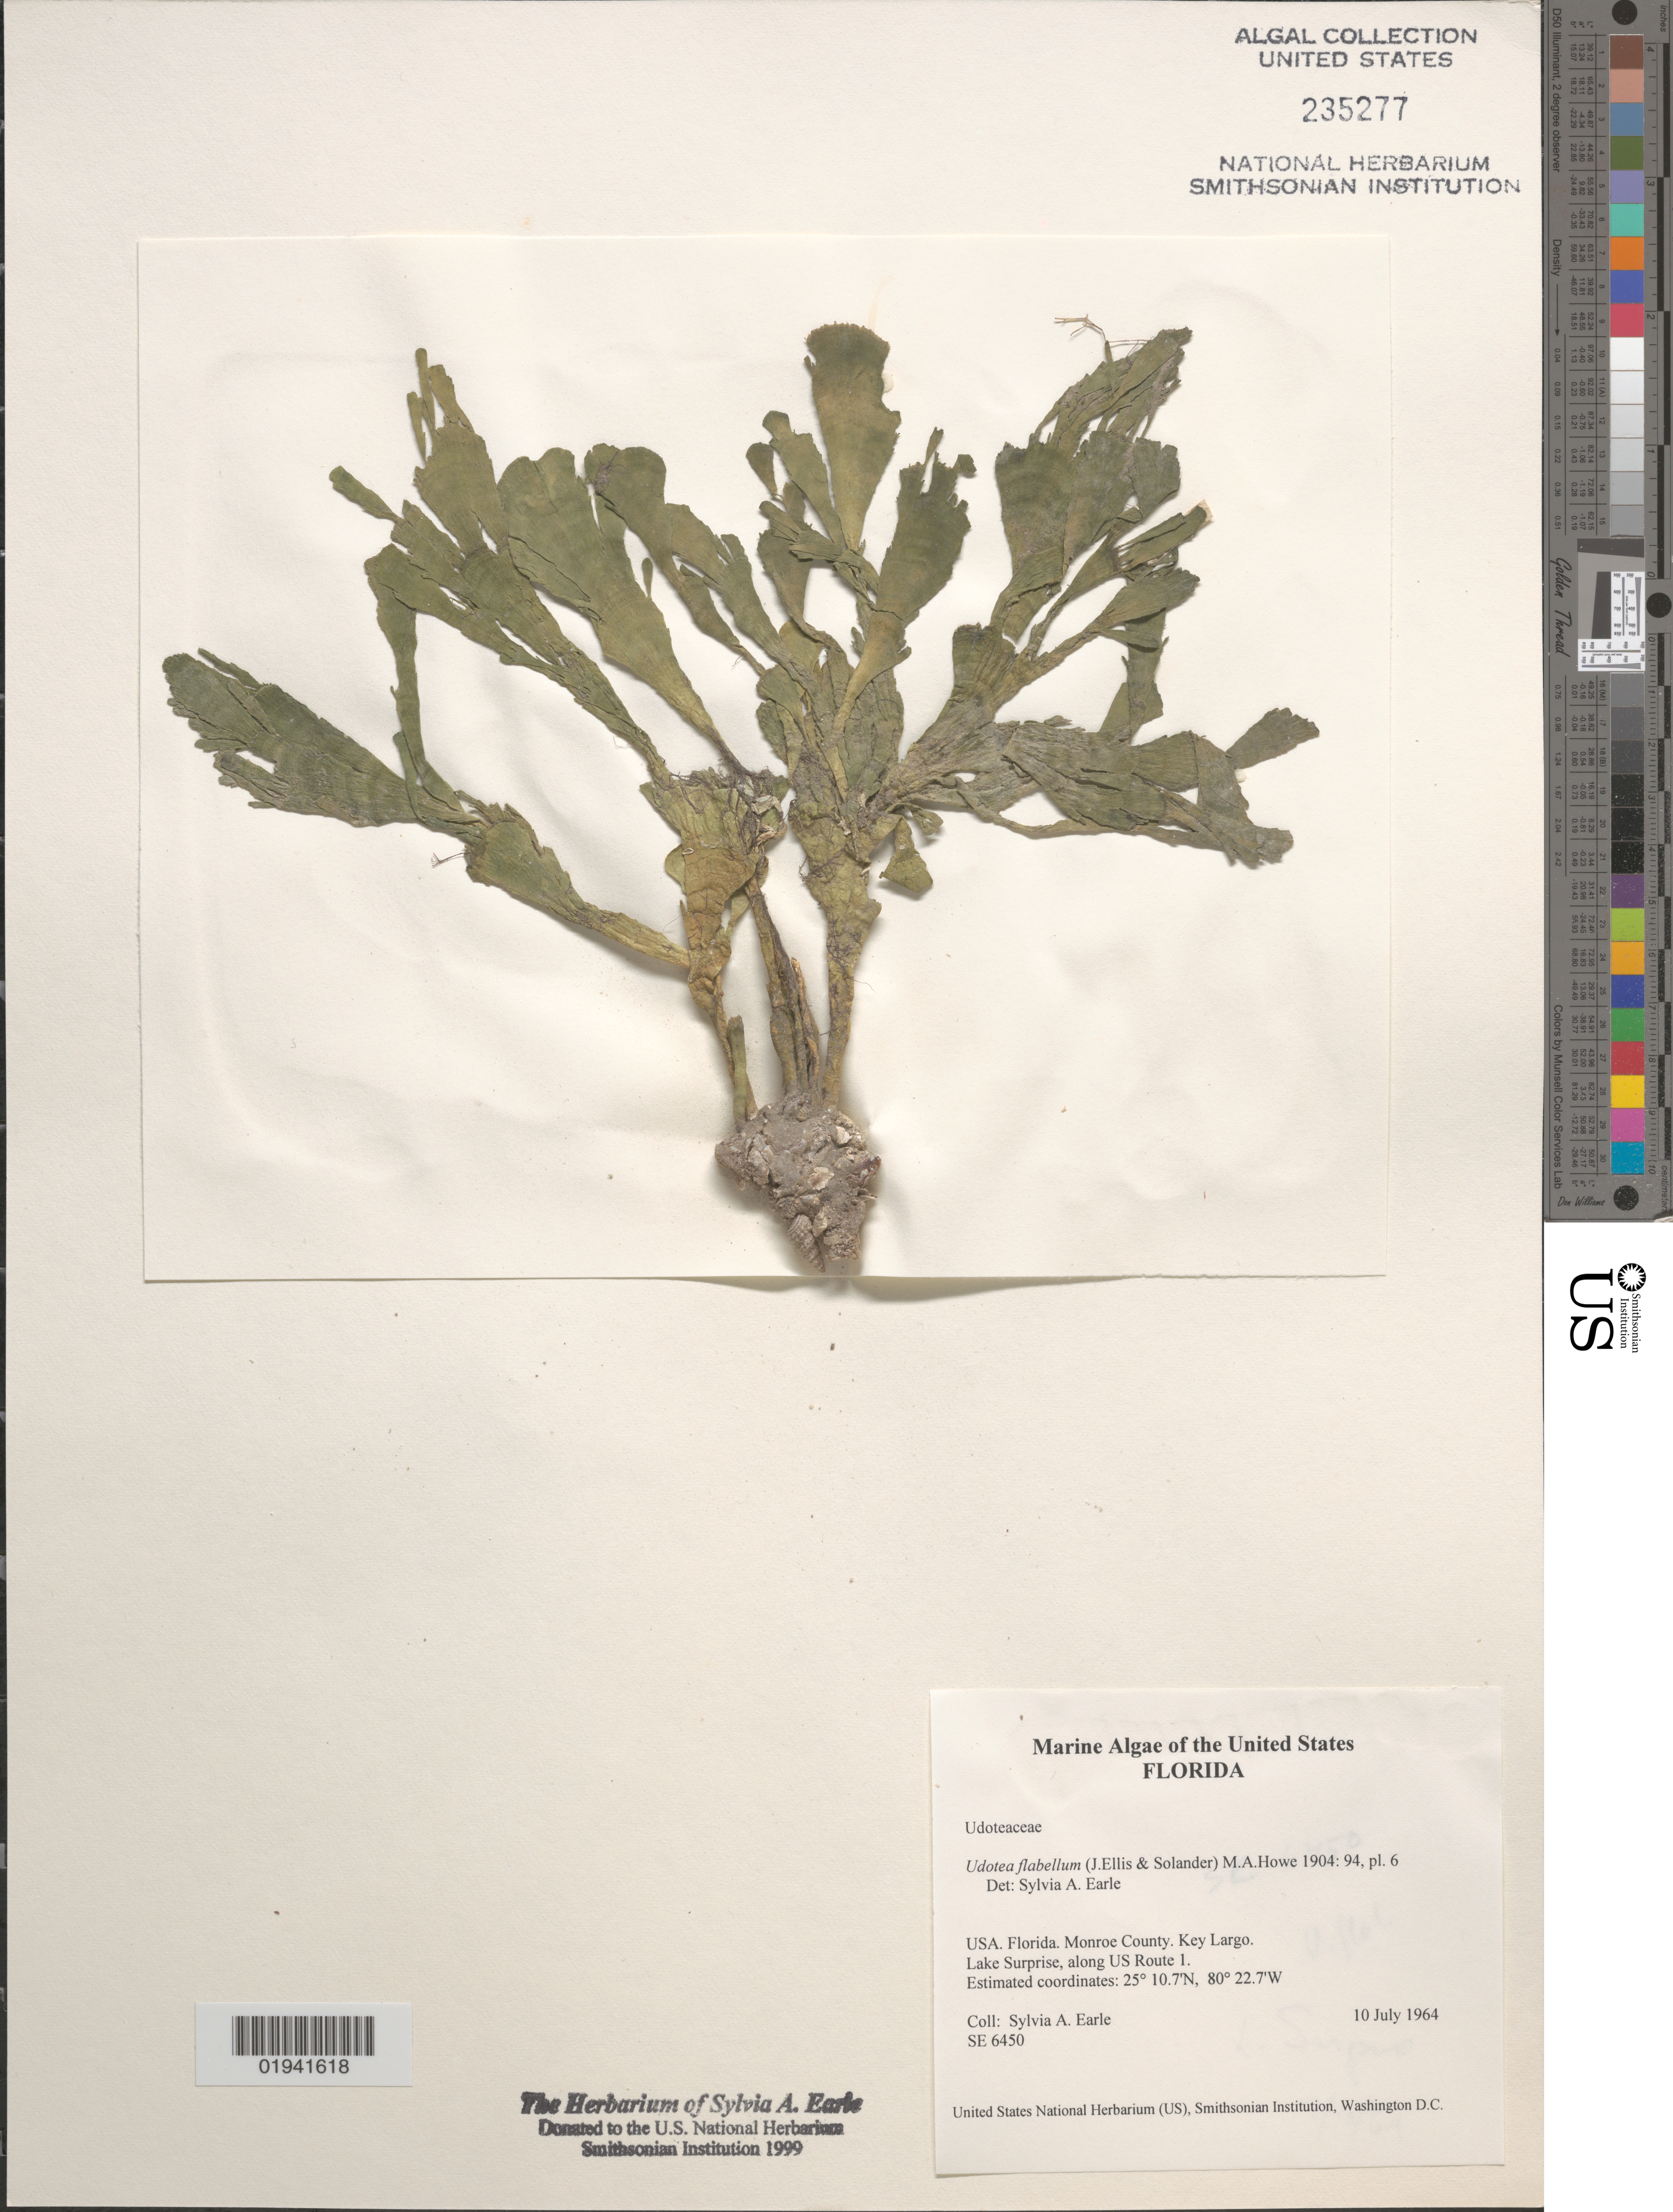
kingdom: Plantae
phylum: Chlorophyta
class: Ulvophyceae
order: Bryopsidales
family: Udoteaceae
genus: Udotea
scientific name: Udotea flabellum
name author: (J. Ellis & Sol.) M. Howe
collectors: S. A. Earle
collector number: SE6450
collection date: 1964-07-10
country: United States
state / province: Florida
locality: Monroe County. Key Largo. Lake Surprise, along US Route 1.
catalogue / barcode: US 235277